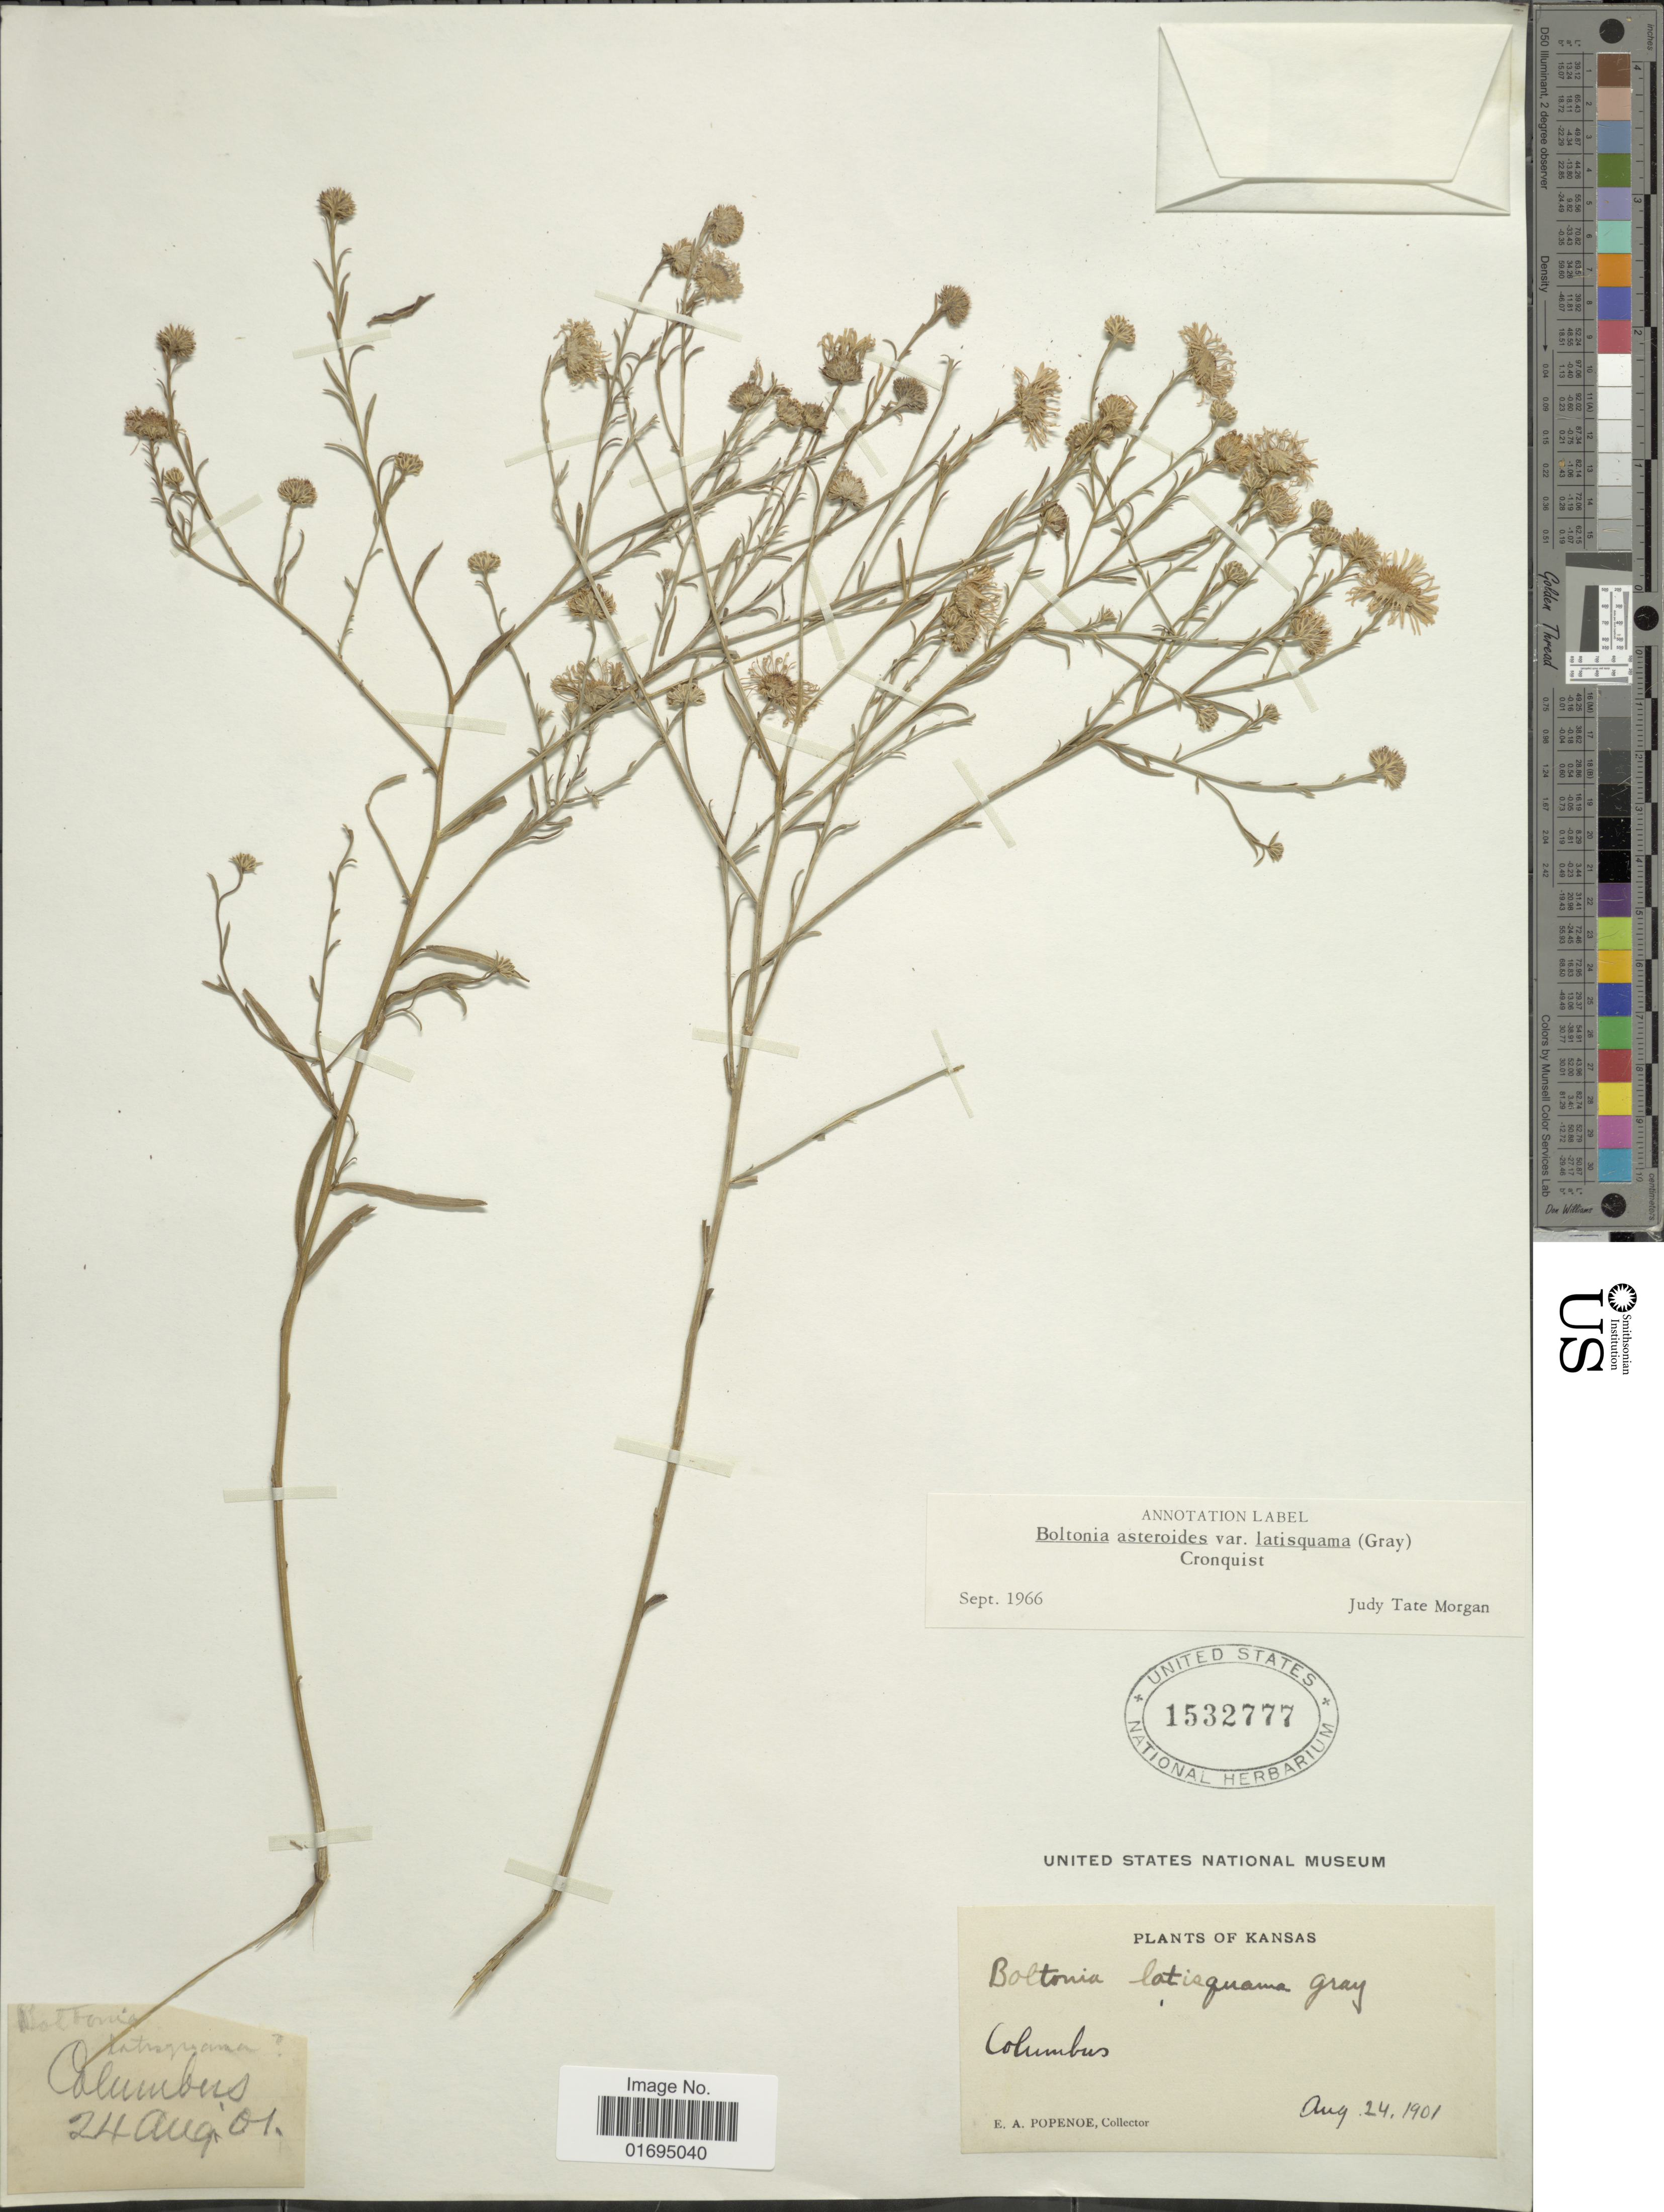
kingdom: Plantae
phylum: Tracheophyta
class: Magnoliopsida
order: Asterales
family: Asteraceae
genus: Boltonia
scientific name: Boltonia asteroides var. latisquama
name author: (A. Gray) Cronq.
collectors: E. A. Popenoe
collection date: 1901-08-24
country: United States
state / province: Kansas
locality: Columbus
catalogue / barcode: US 1532777